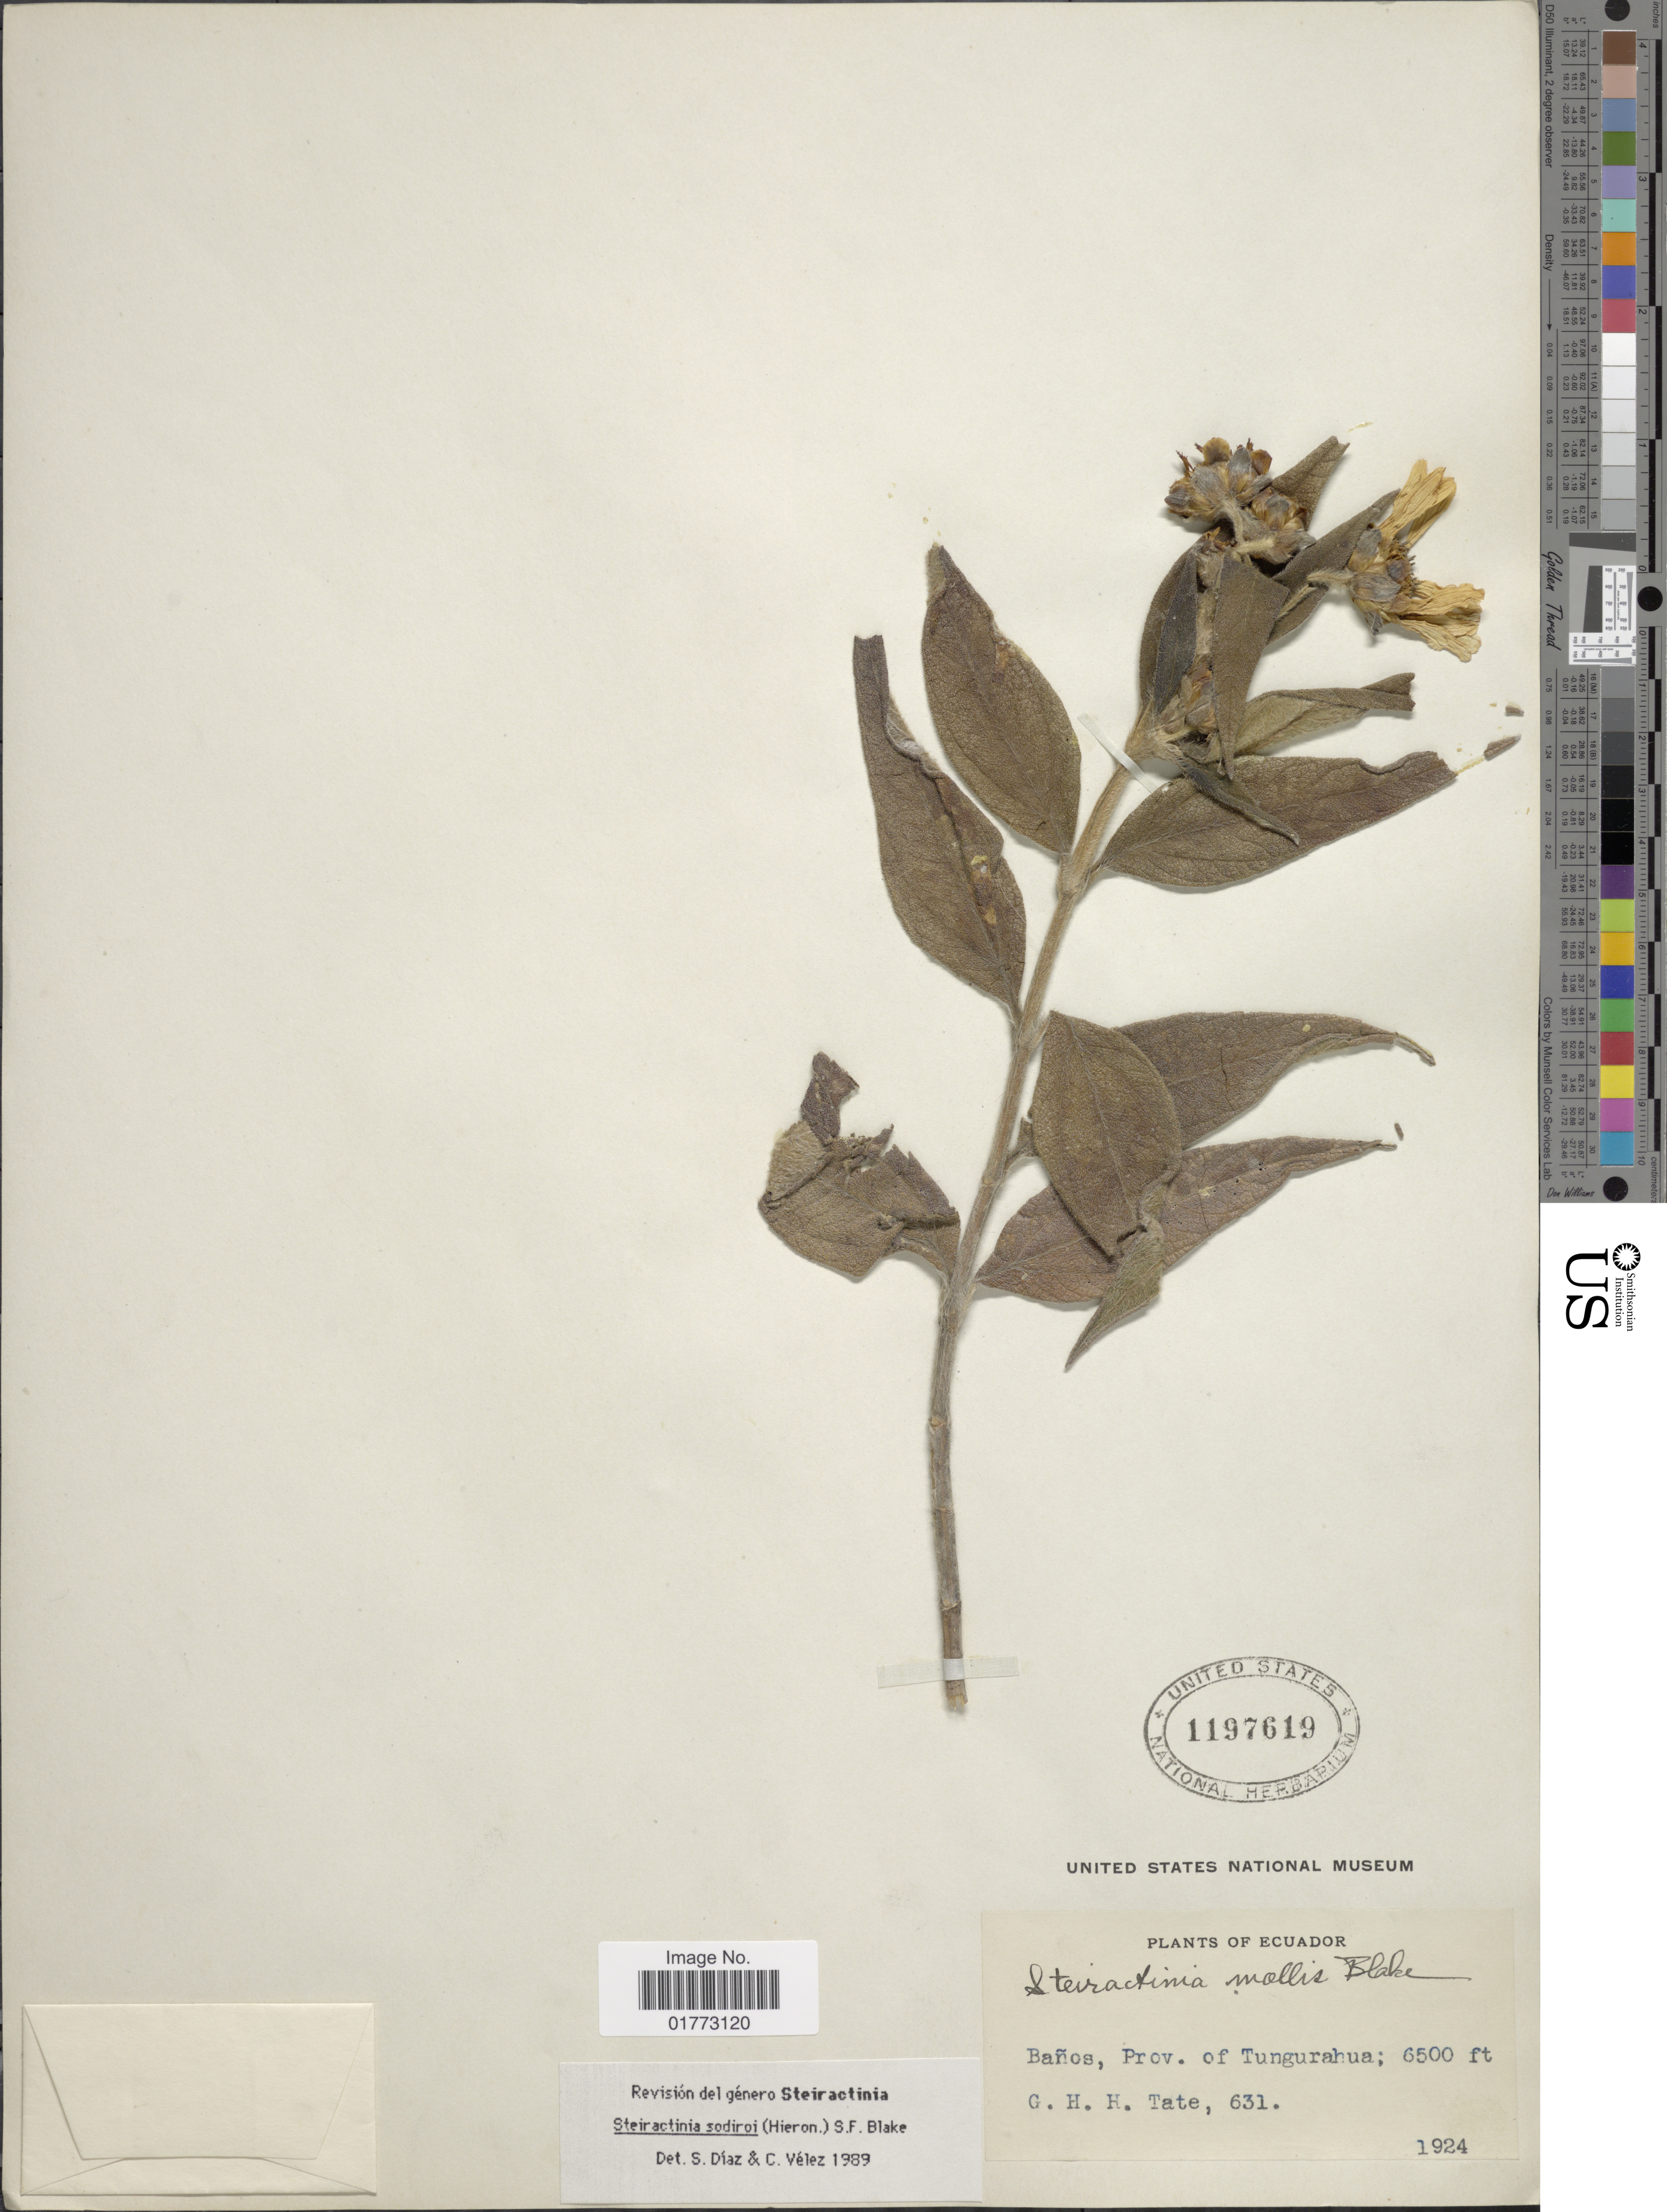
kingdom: Plantae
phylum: Tracheophyta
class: Magnoliopsida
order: Asterales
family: Asteraceae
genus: Steiractinia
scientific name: Steiractinia sodiroi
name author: (Hieron. ex Sodiro) S.F. Blake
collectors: G. H. H.Tate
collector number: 631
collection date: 1924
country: Ecuador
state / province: Tungurahua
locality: Banos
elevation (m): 1981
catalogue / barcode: US 1197619